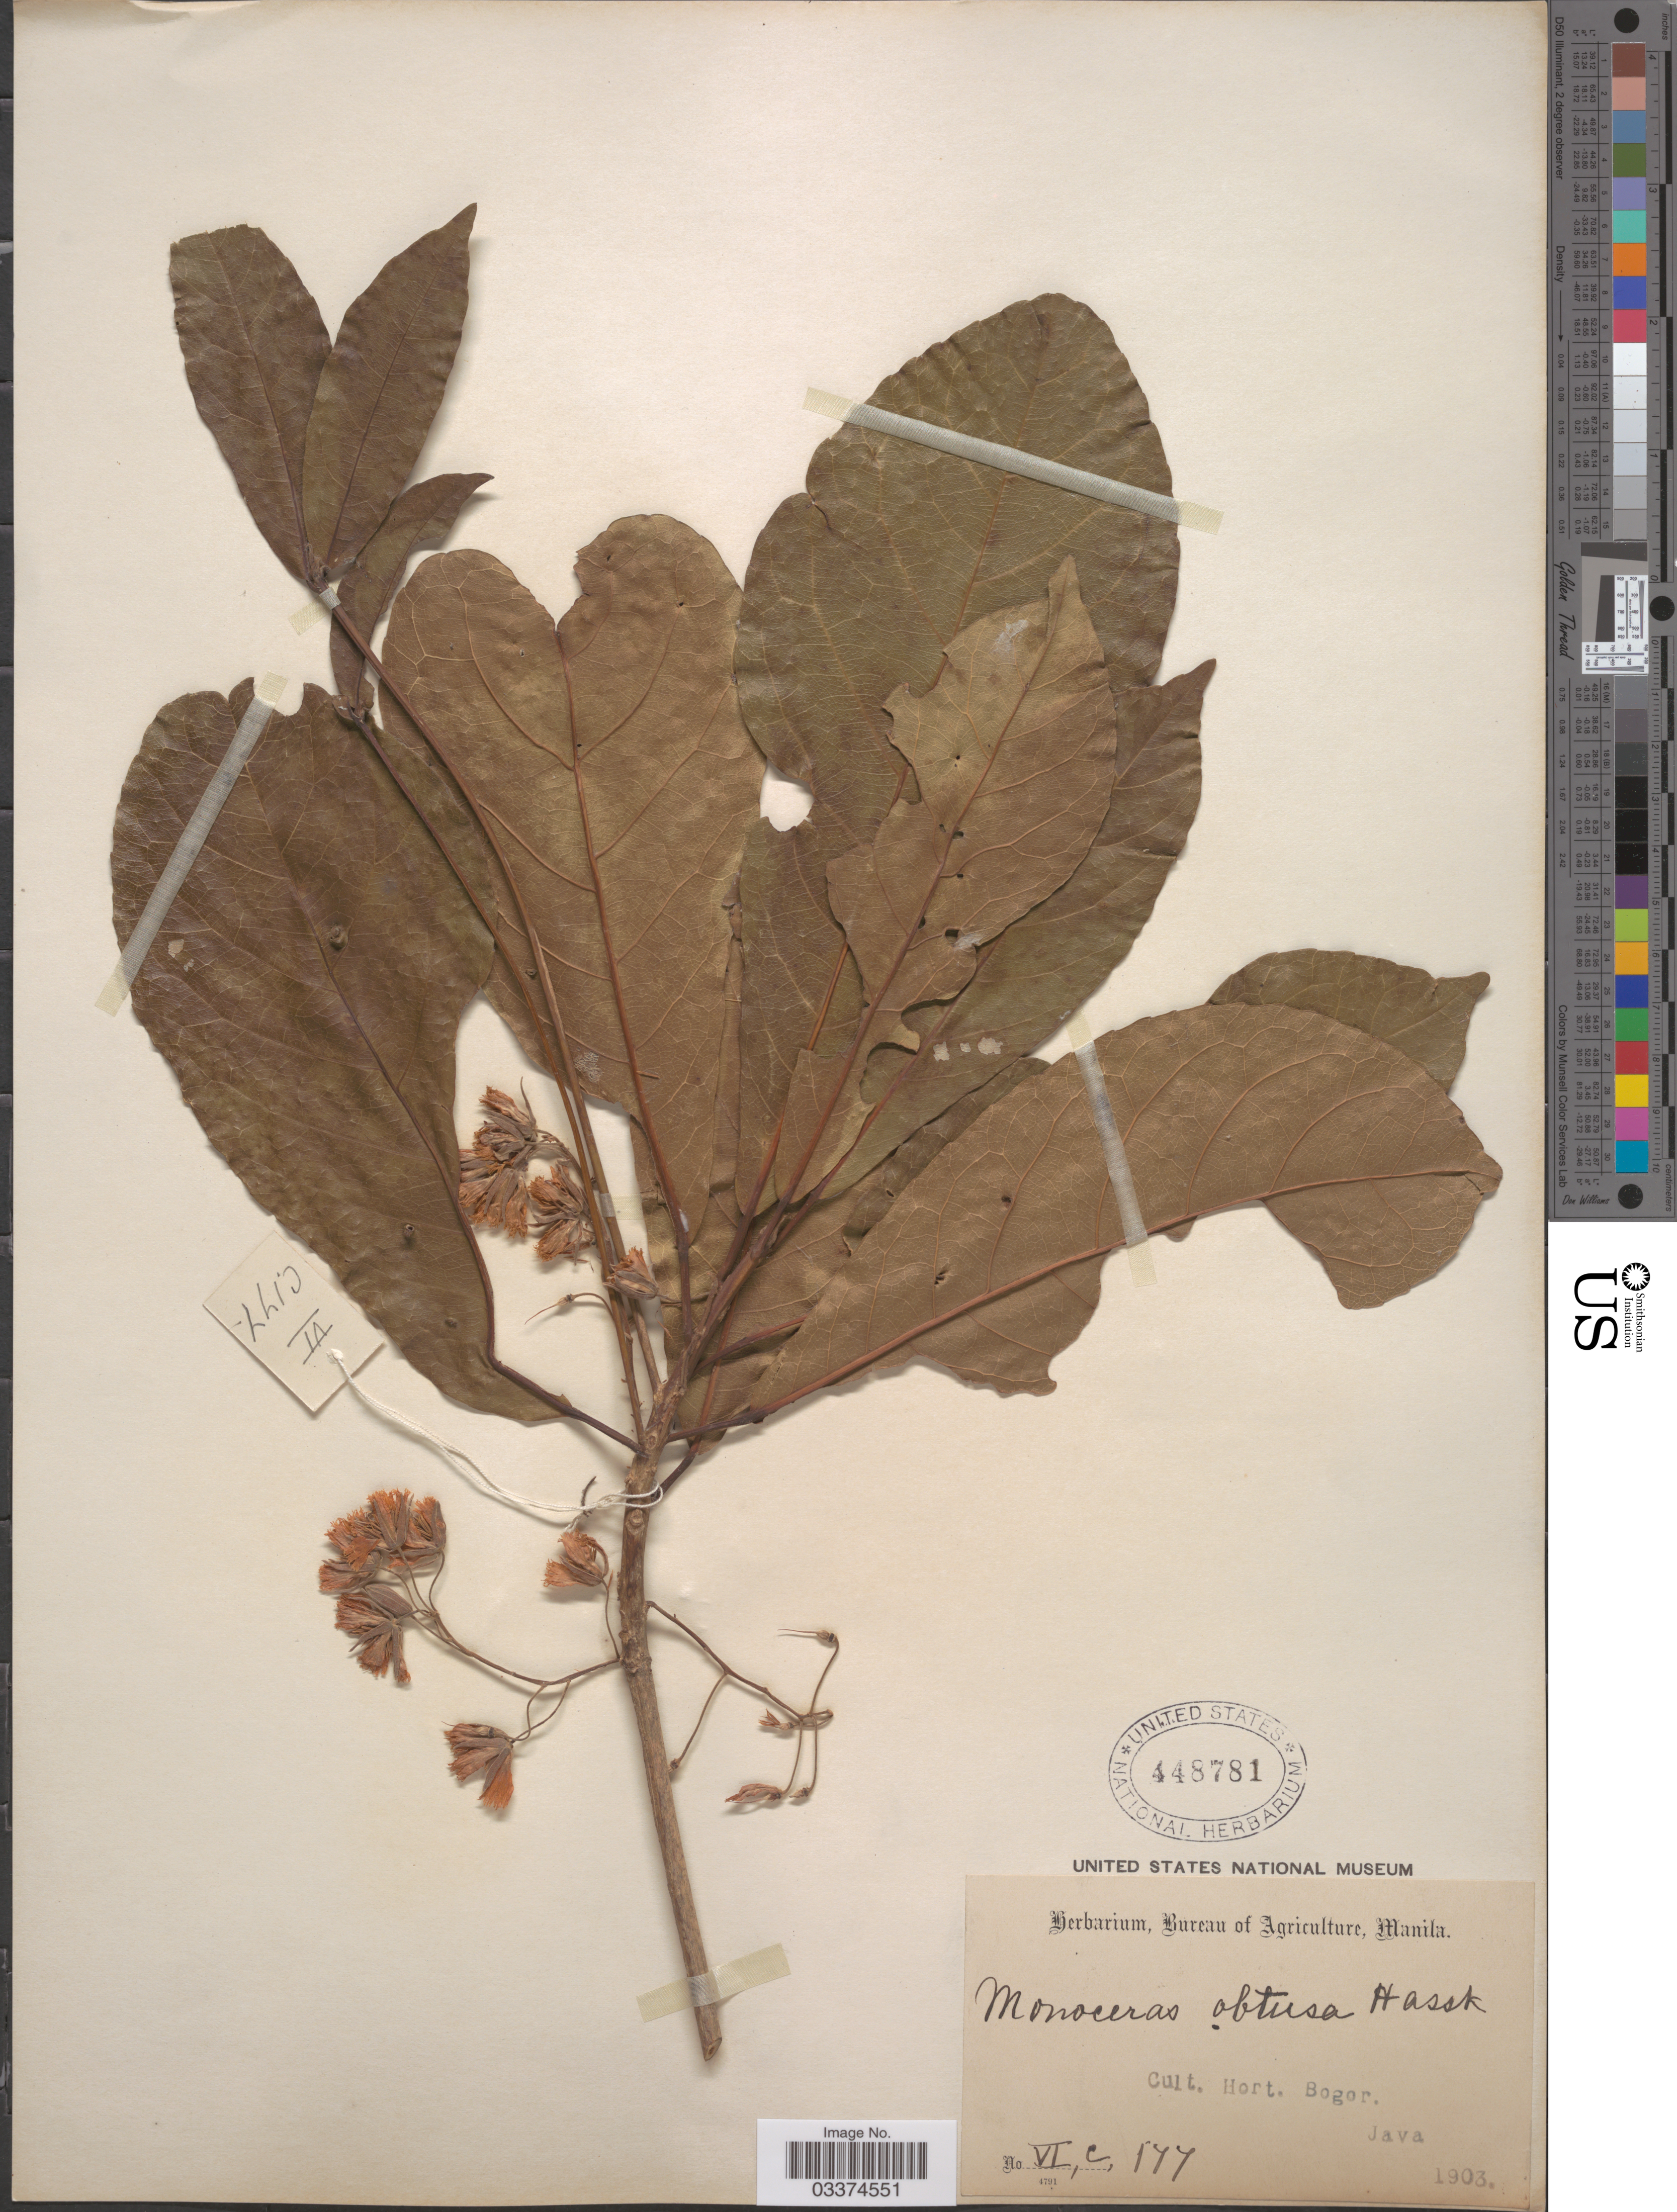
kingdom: Plantae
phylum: Tracheophyta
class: Magnoliopsida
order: Oxalidales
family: Elaeocarpaceae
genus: Elaeocarpus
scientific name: Elaeocarpus obtusus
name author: Blume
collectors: Ex herb. Bureau of Agriculture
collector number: VIC177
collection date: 1903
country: Indonesia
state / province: Java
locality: Cult. Hort. Bogor.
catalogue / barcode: US 448781